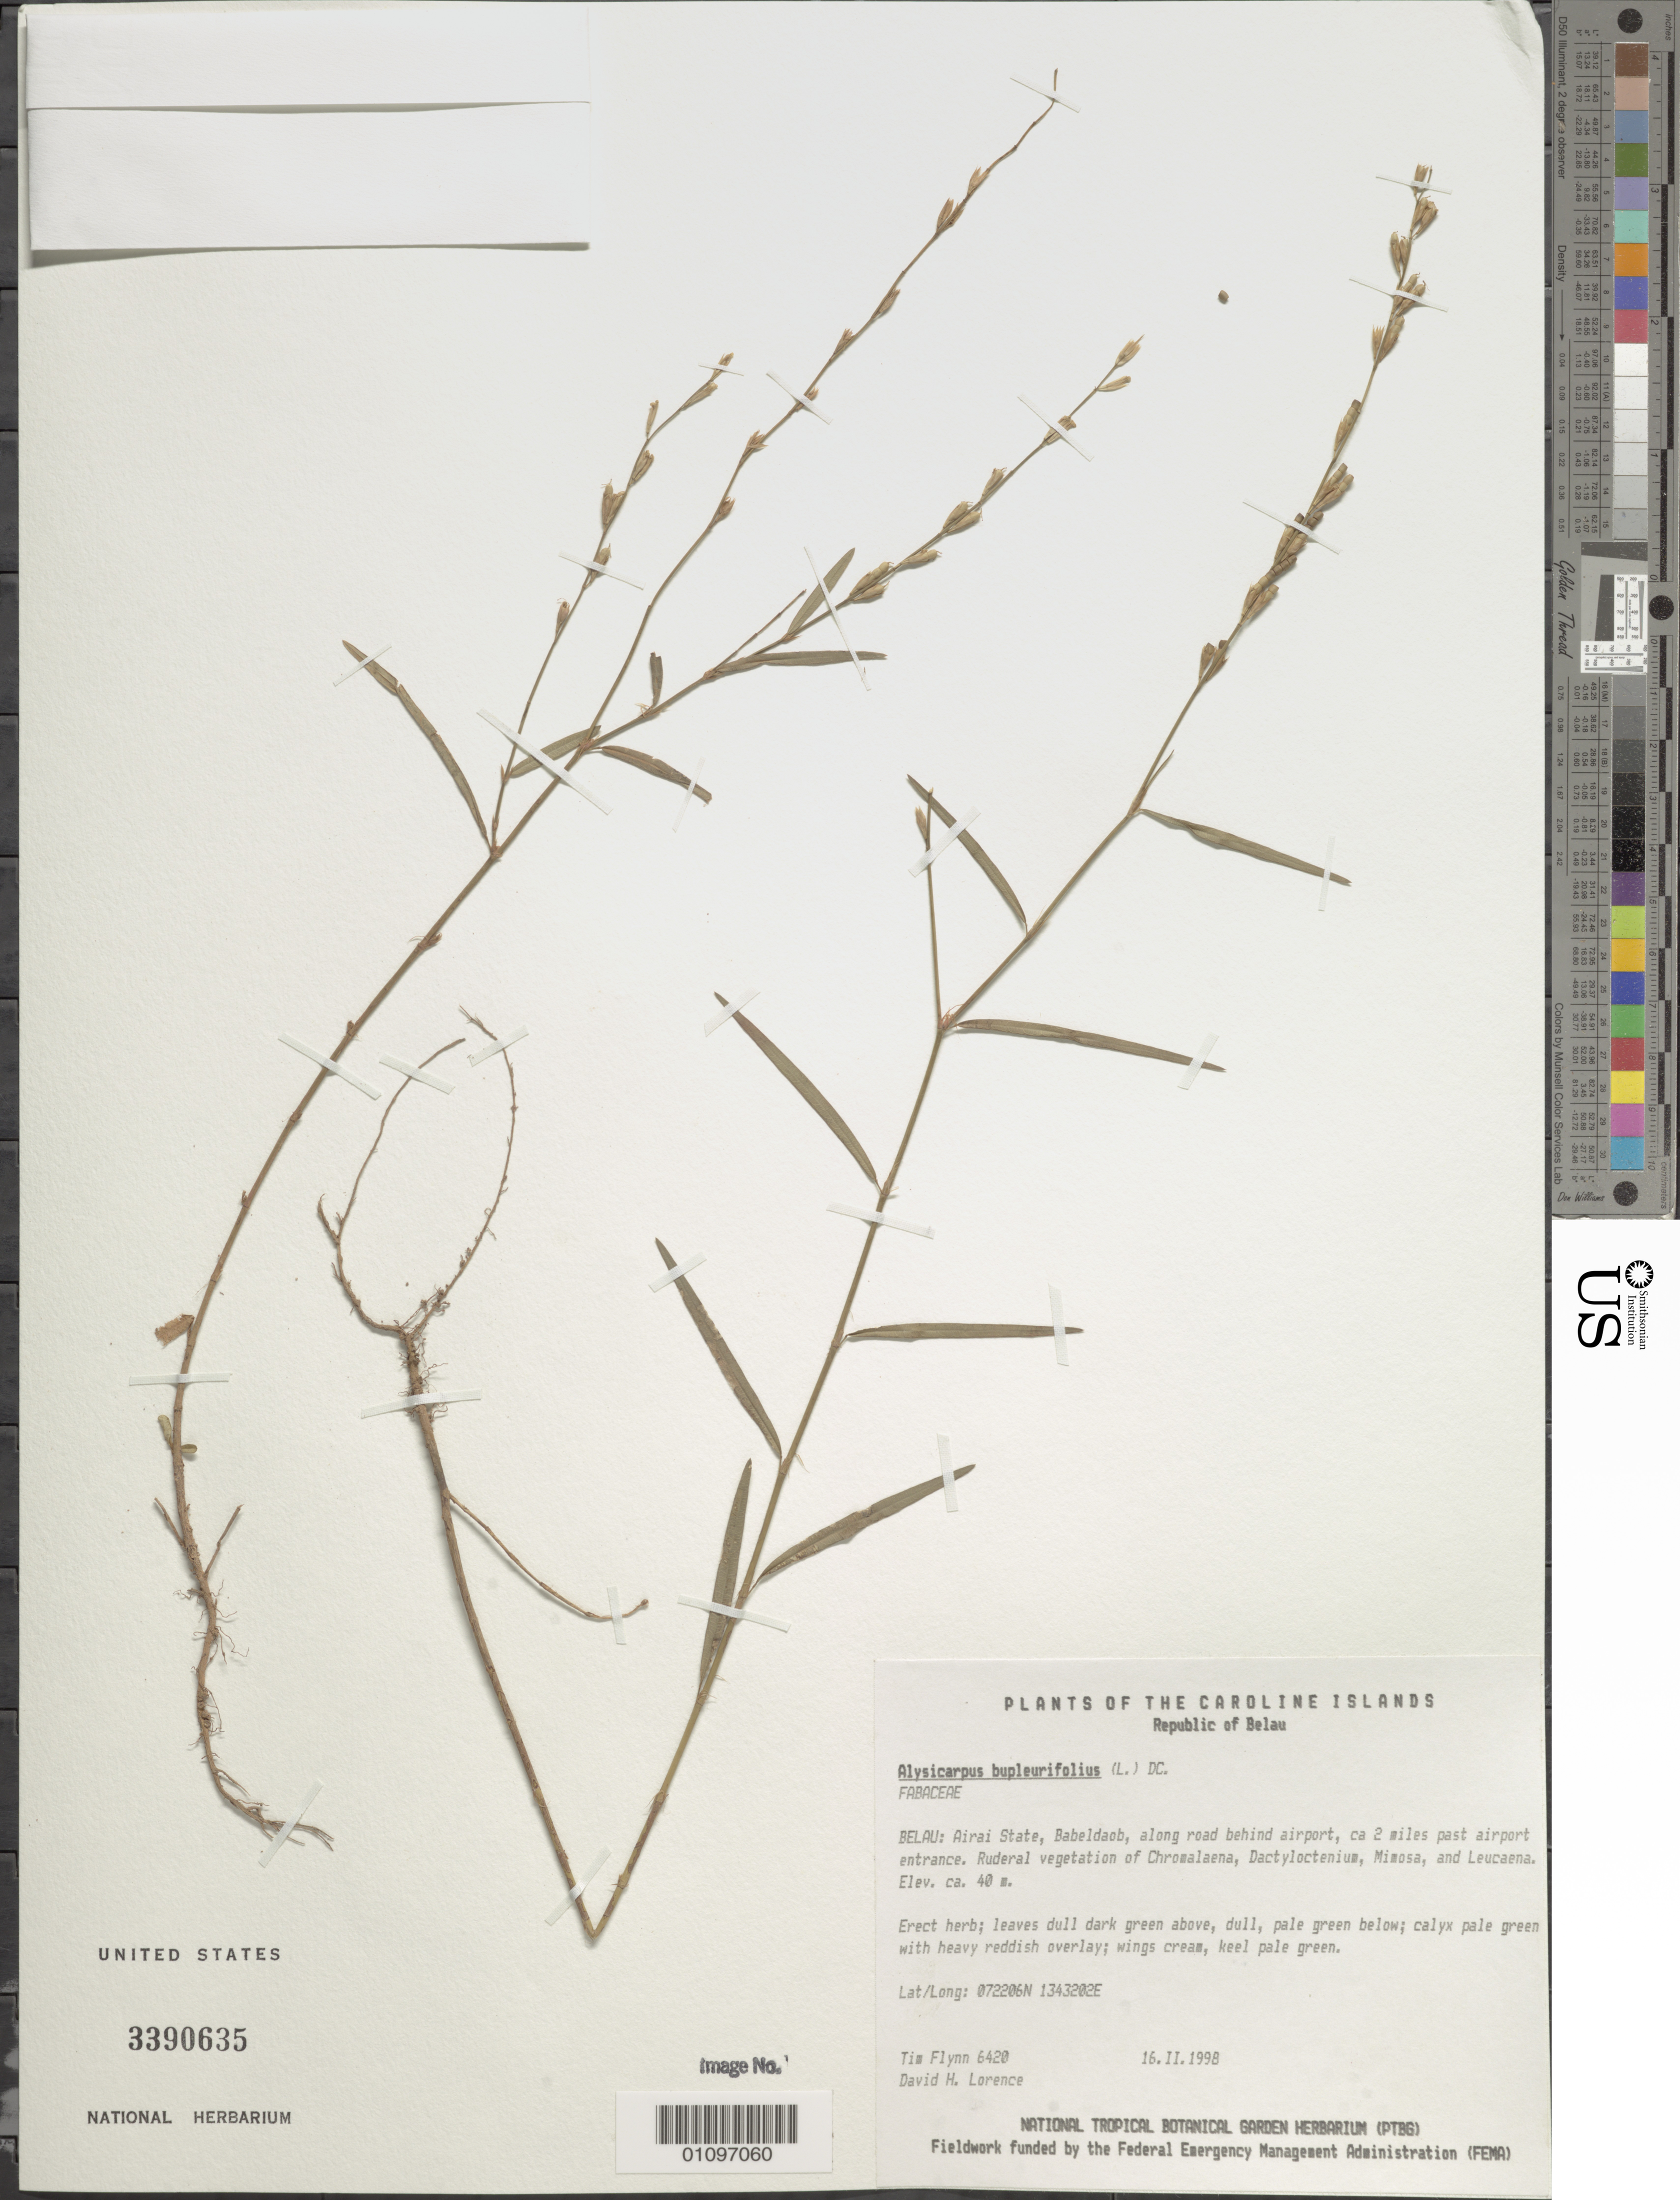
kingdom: Plantae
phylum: Tracheophyta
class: Magnoliopsida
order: Fabales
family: Fabaceae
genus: Alysicarpus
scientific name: Alysicarpus bupleurifolius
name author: (L.) DC.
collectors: T. W. Flynn & D. Lorence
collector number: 6420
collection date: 1998-02-16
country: Palau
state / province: Airai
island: Babeldaob [Babelthuap]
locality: Along road behind airport, ca 2 miles past airport entrance.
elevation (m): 40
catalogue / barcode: US 3390635